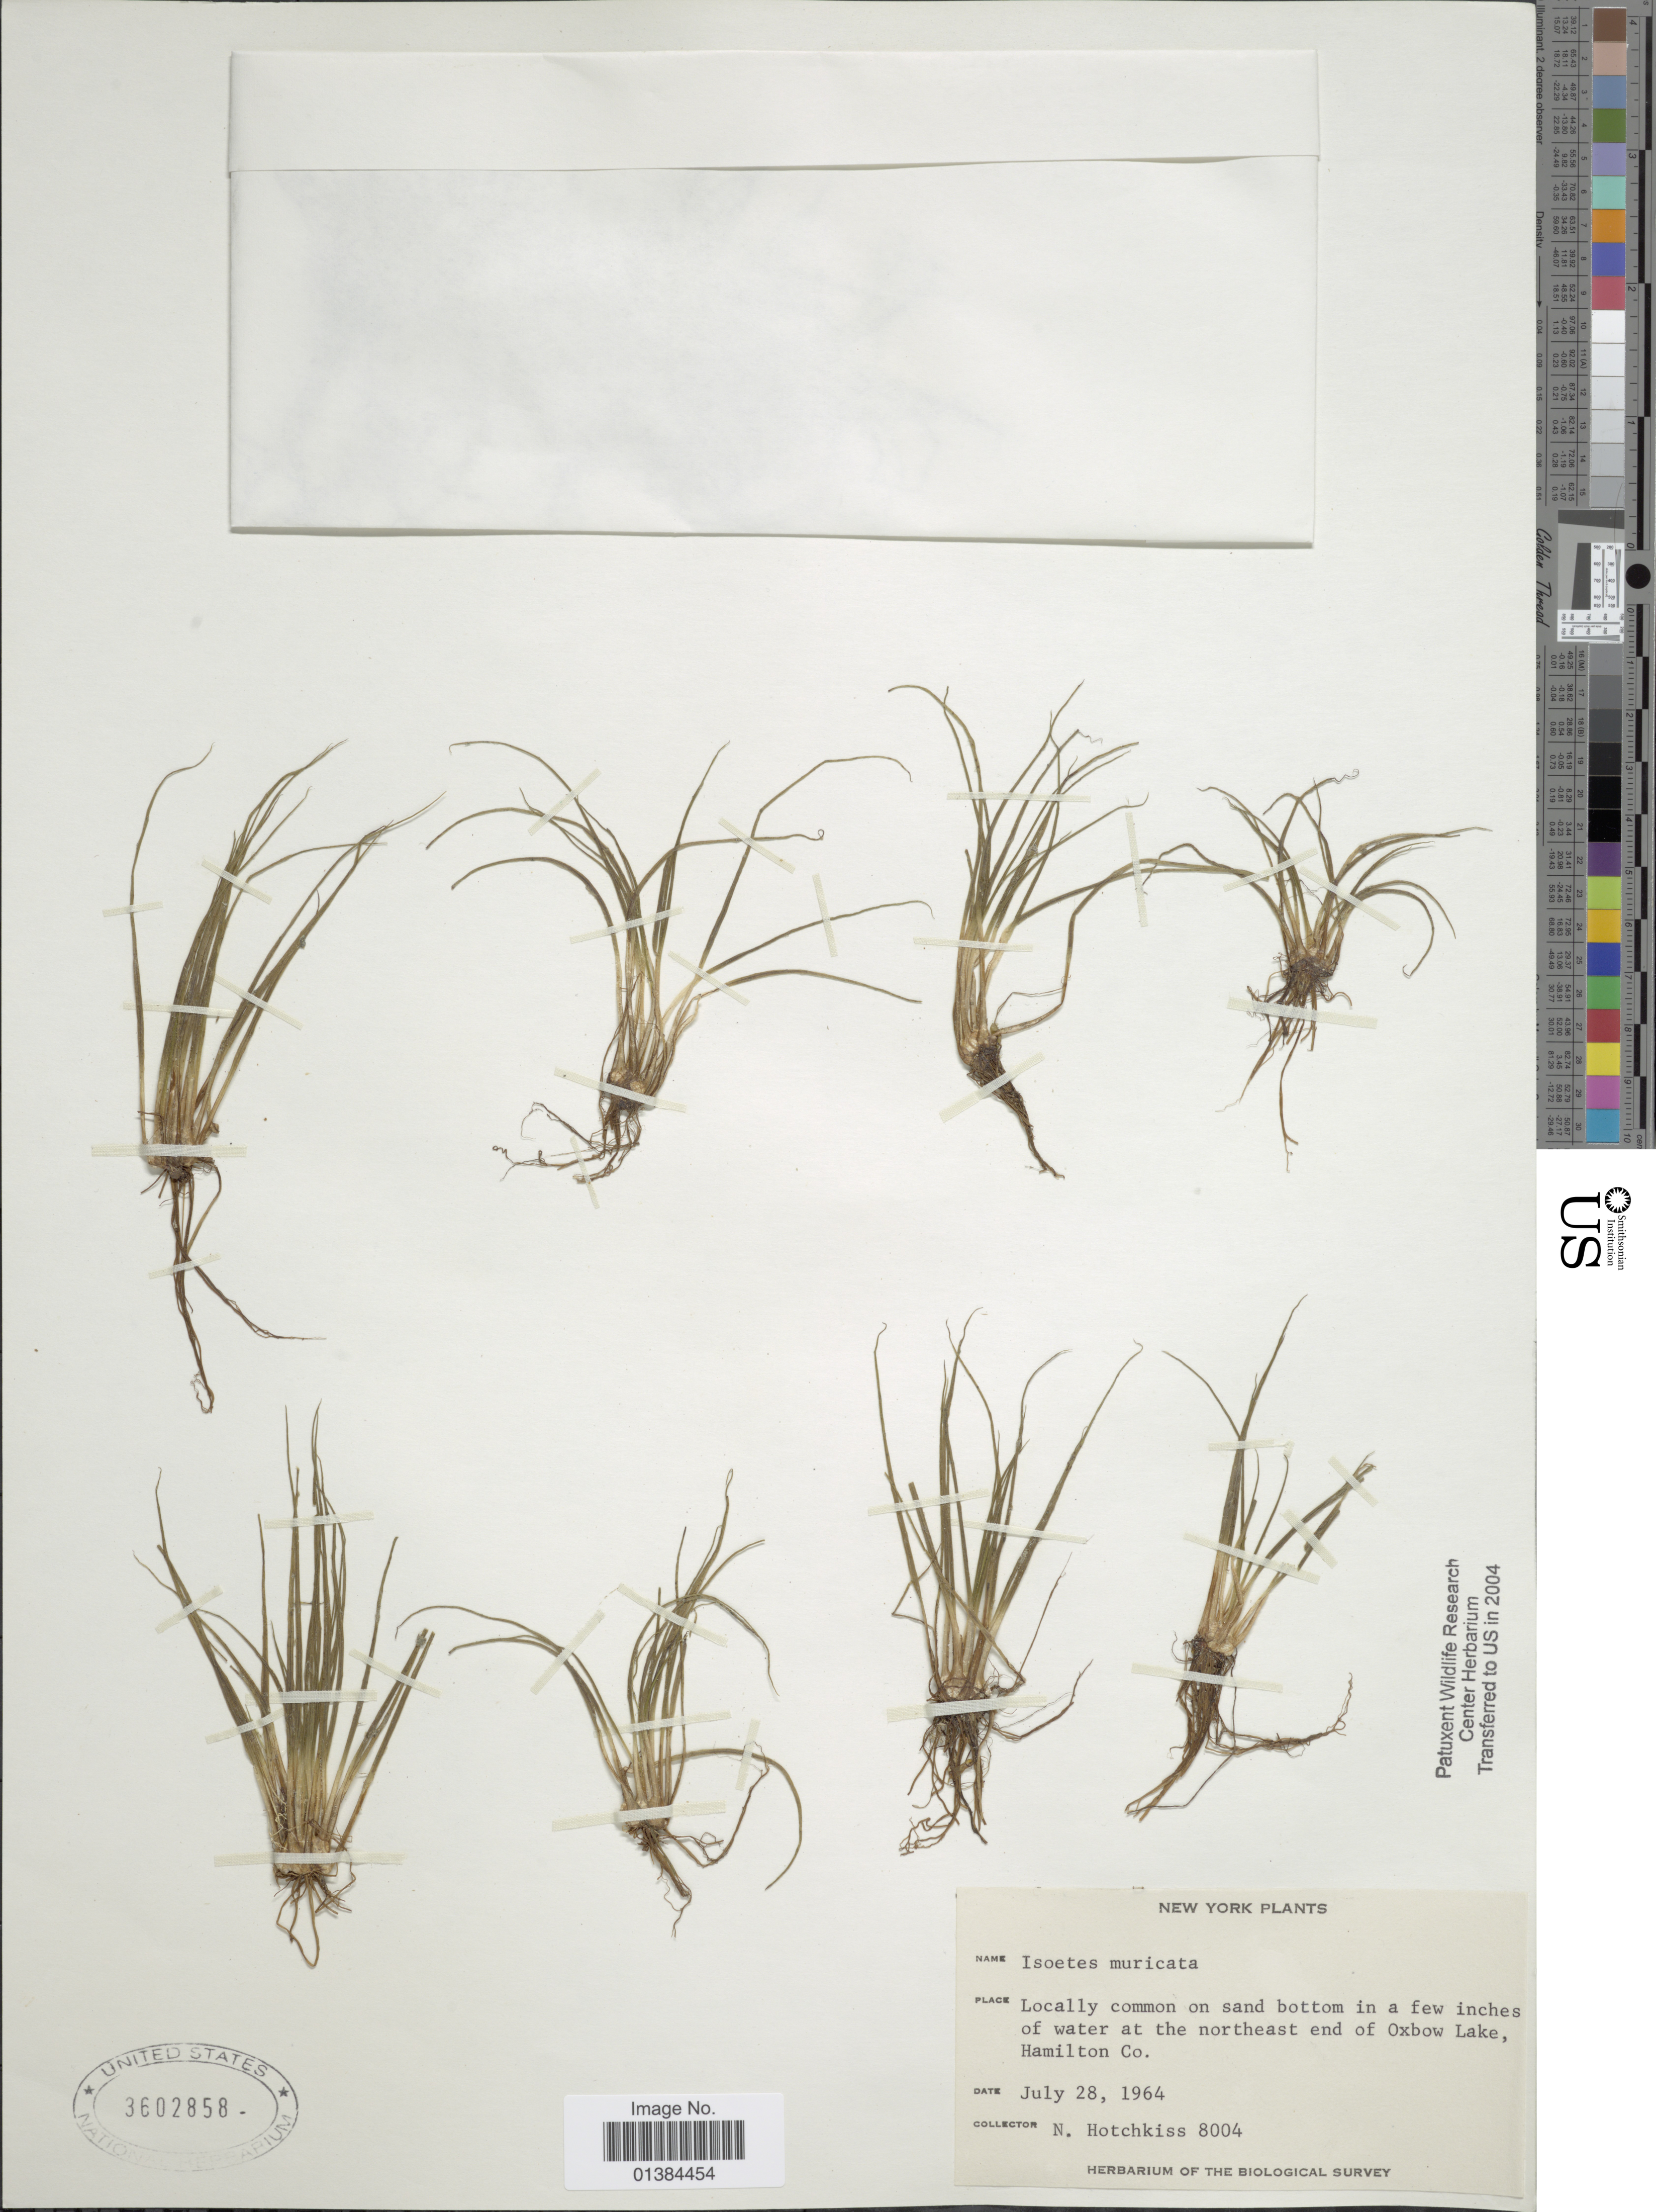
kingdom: Plantae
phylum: Tracheophyta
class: Lycopodiopsida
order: Isoetales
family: Isoetaceae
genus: Isoetes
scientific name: Isoetes echinospora subsp. muricata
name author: (Durieu) Á. Löve & D. Löve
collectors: N. Hotchkiss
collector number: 8004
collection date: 1964-07-28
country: United States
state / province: New York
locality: Locally common on sand bottom in a few inches o9f water at the northeast end of Oxbow Lake, Hamilton Co.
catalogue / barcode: US 3602858